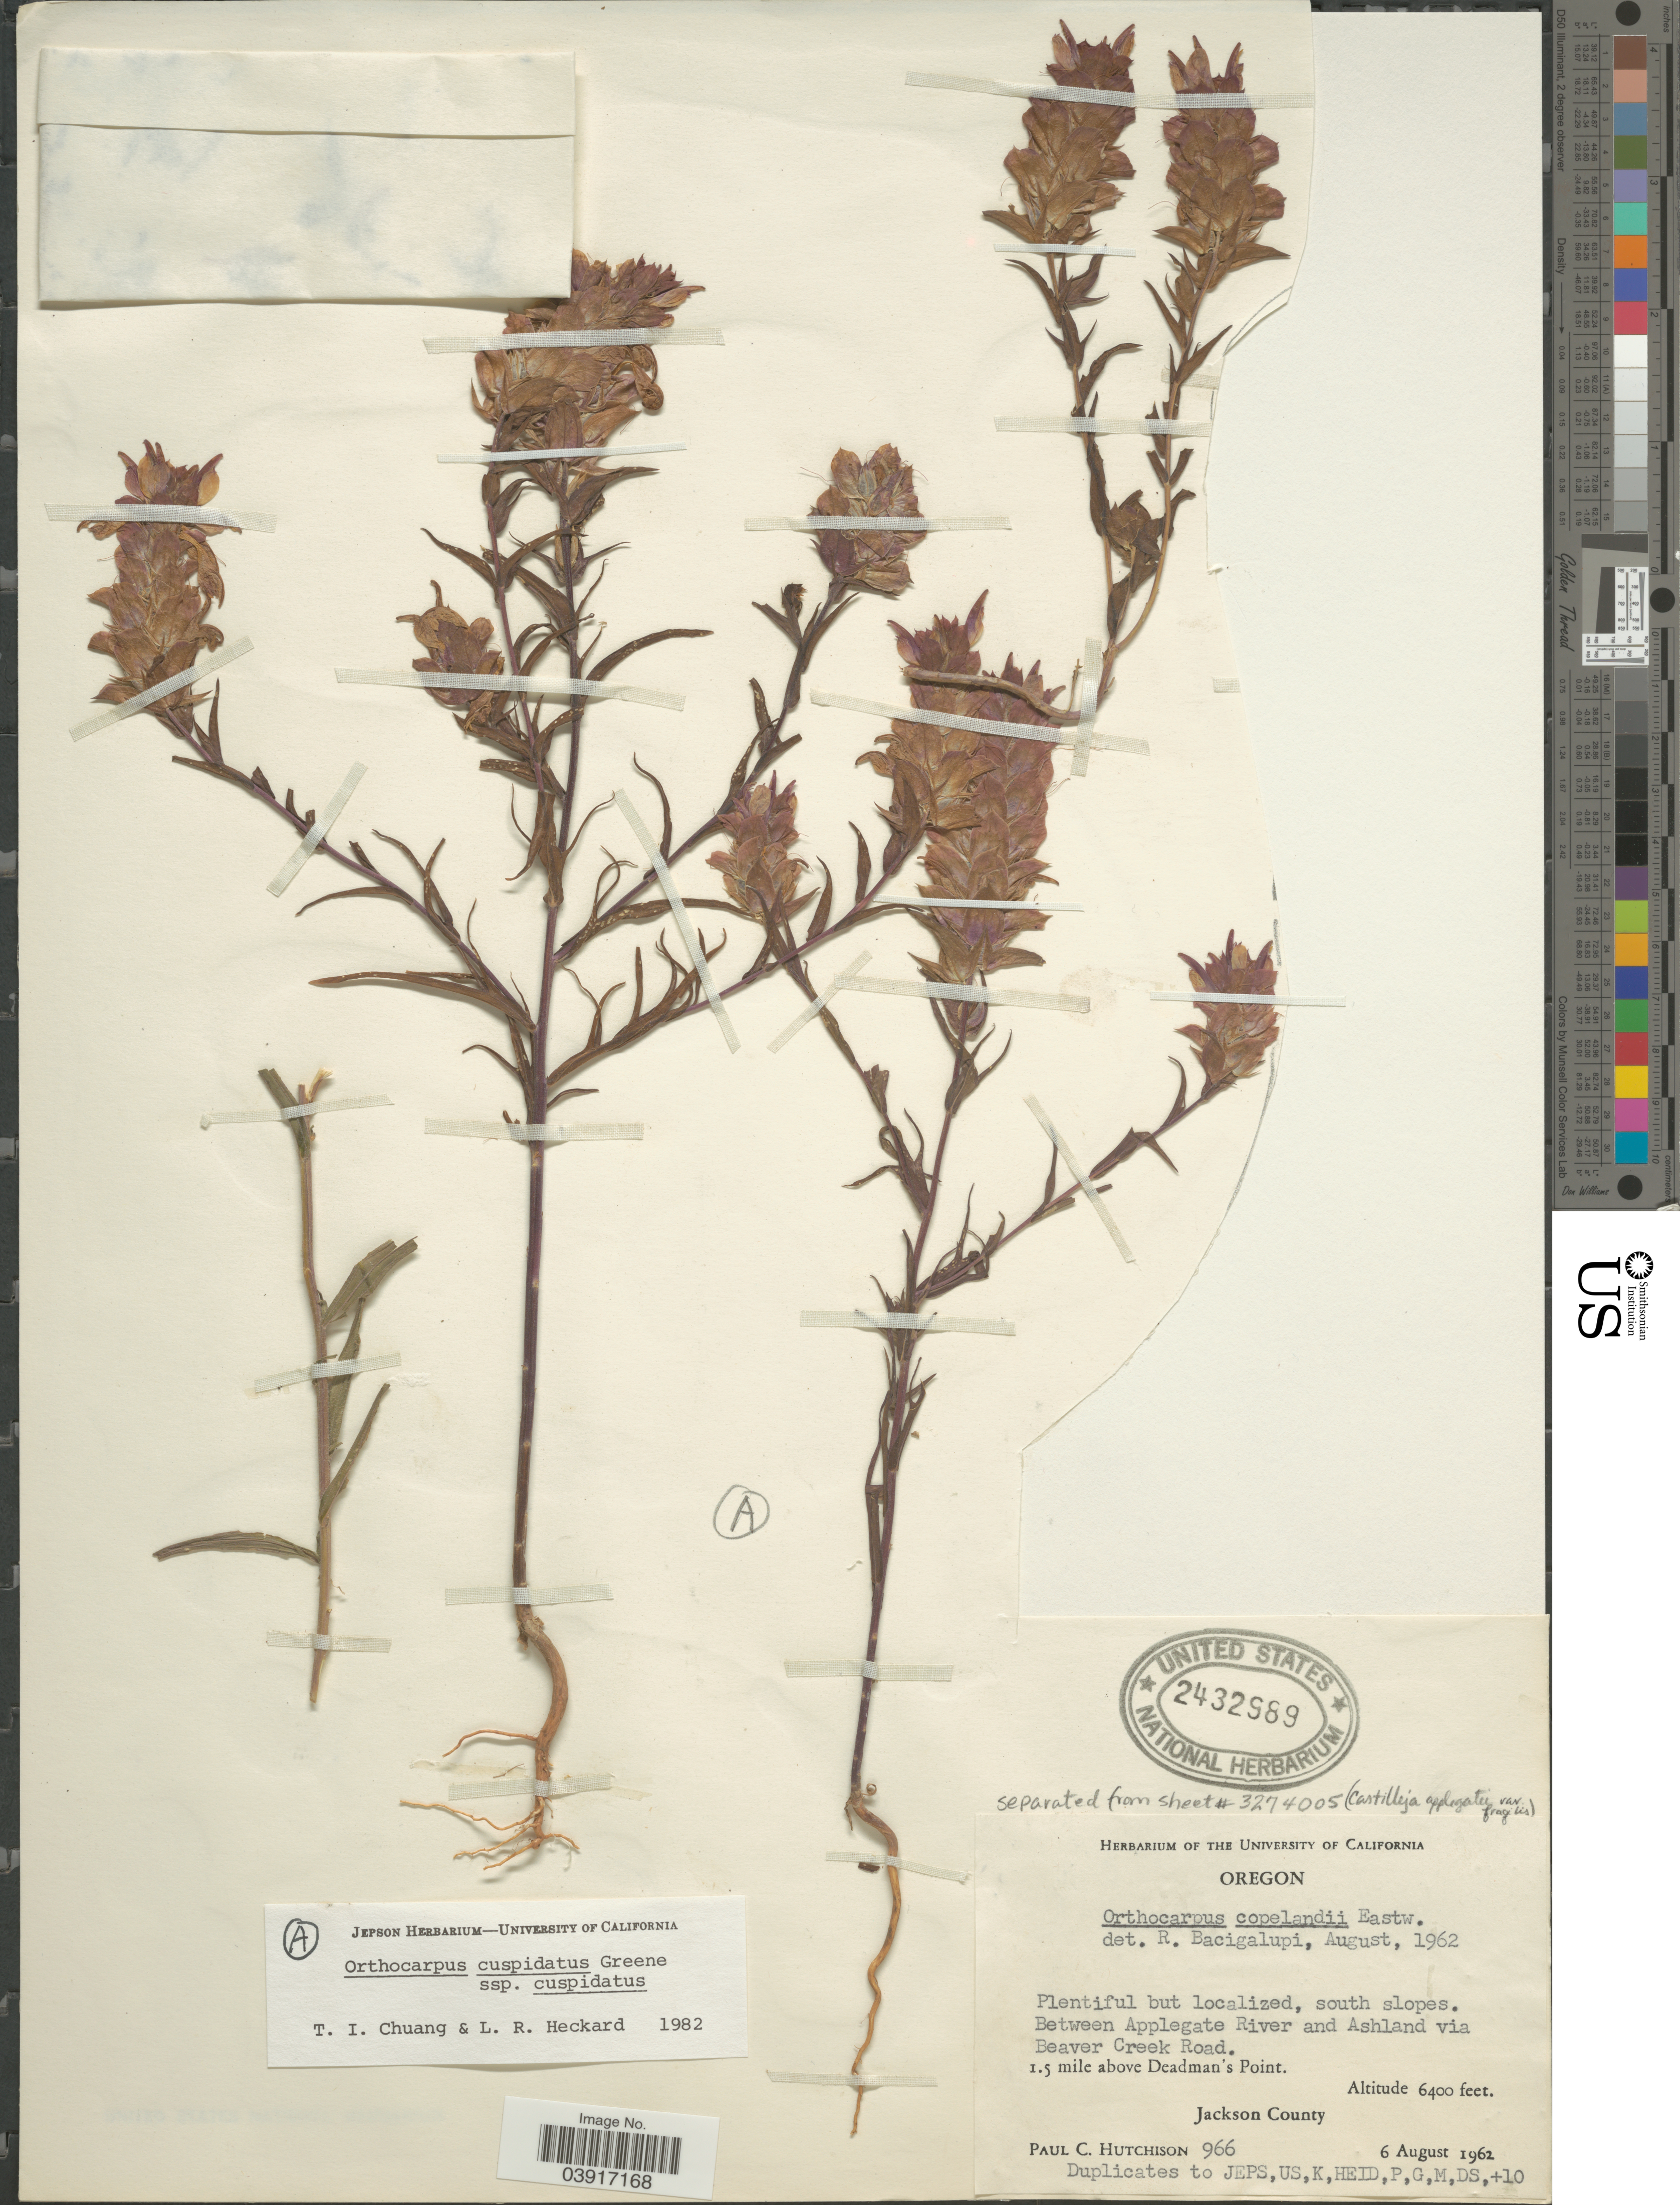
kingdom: Plantae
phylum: Tracheophyta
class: Magnoliopsida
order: Lamiales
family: Orobanchaceae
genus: Orthocarpus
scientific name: Orthocarpus cuspidatus subsp. cuspidatus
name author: Greene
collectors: P. C. Hutchison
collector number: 966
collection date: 1962-08-06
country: United States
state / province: Oregon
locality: South slopes. Between Applegate River and Ashland via Beaver Creek Road. 1.5 miles above Deadman's Point. Jackson County.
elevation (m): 1951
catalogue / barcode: US 2432989